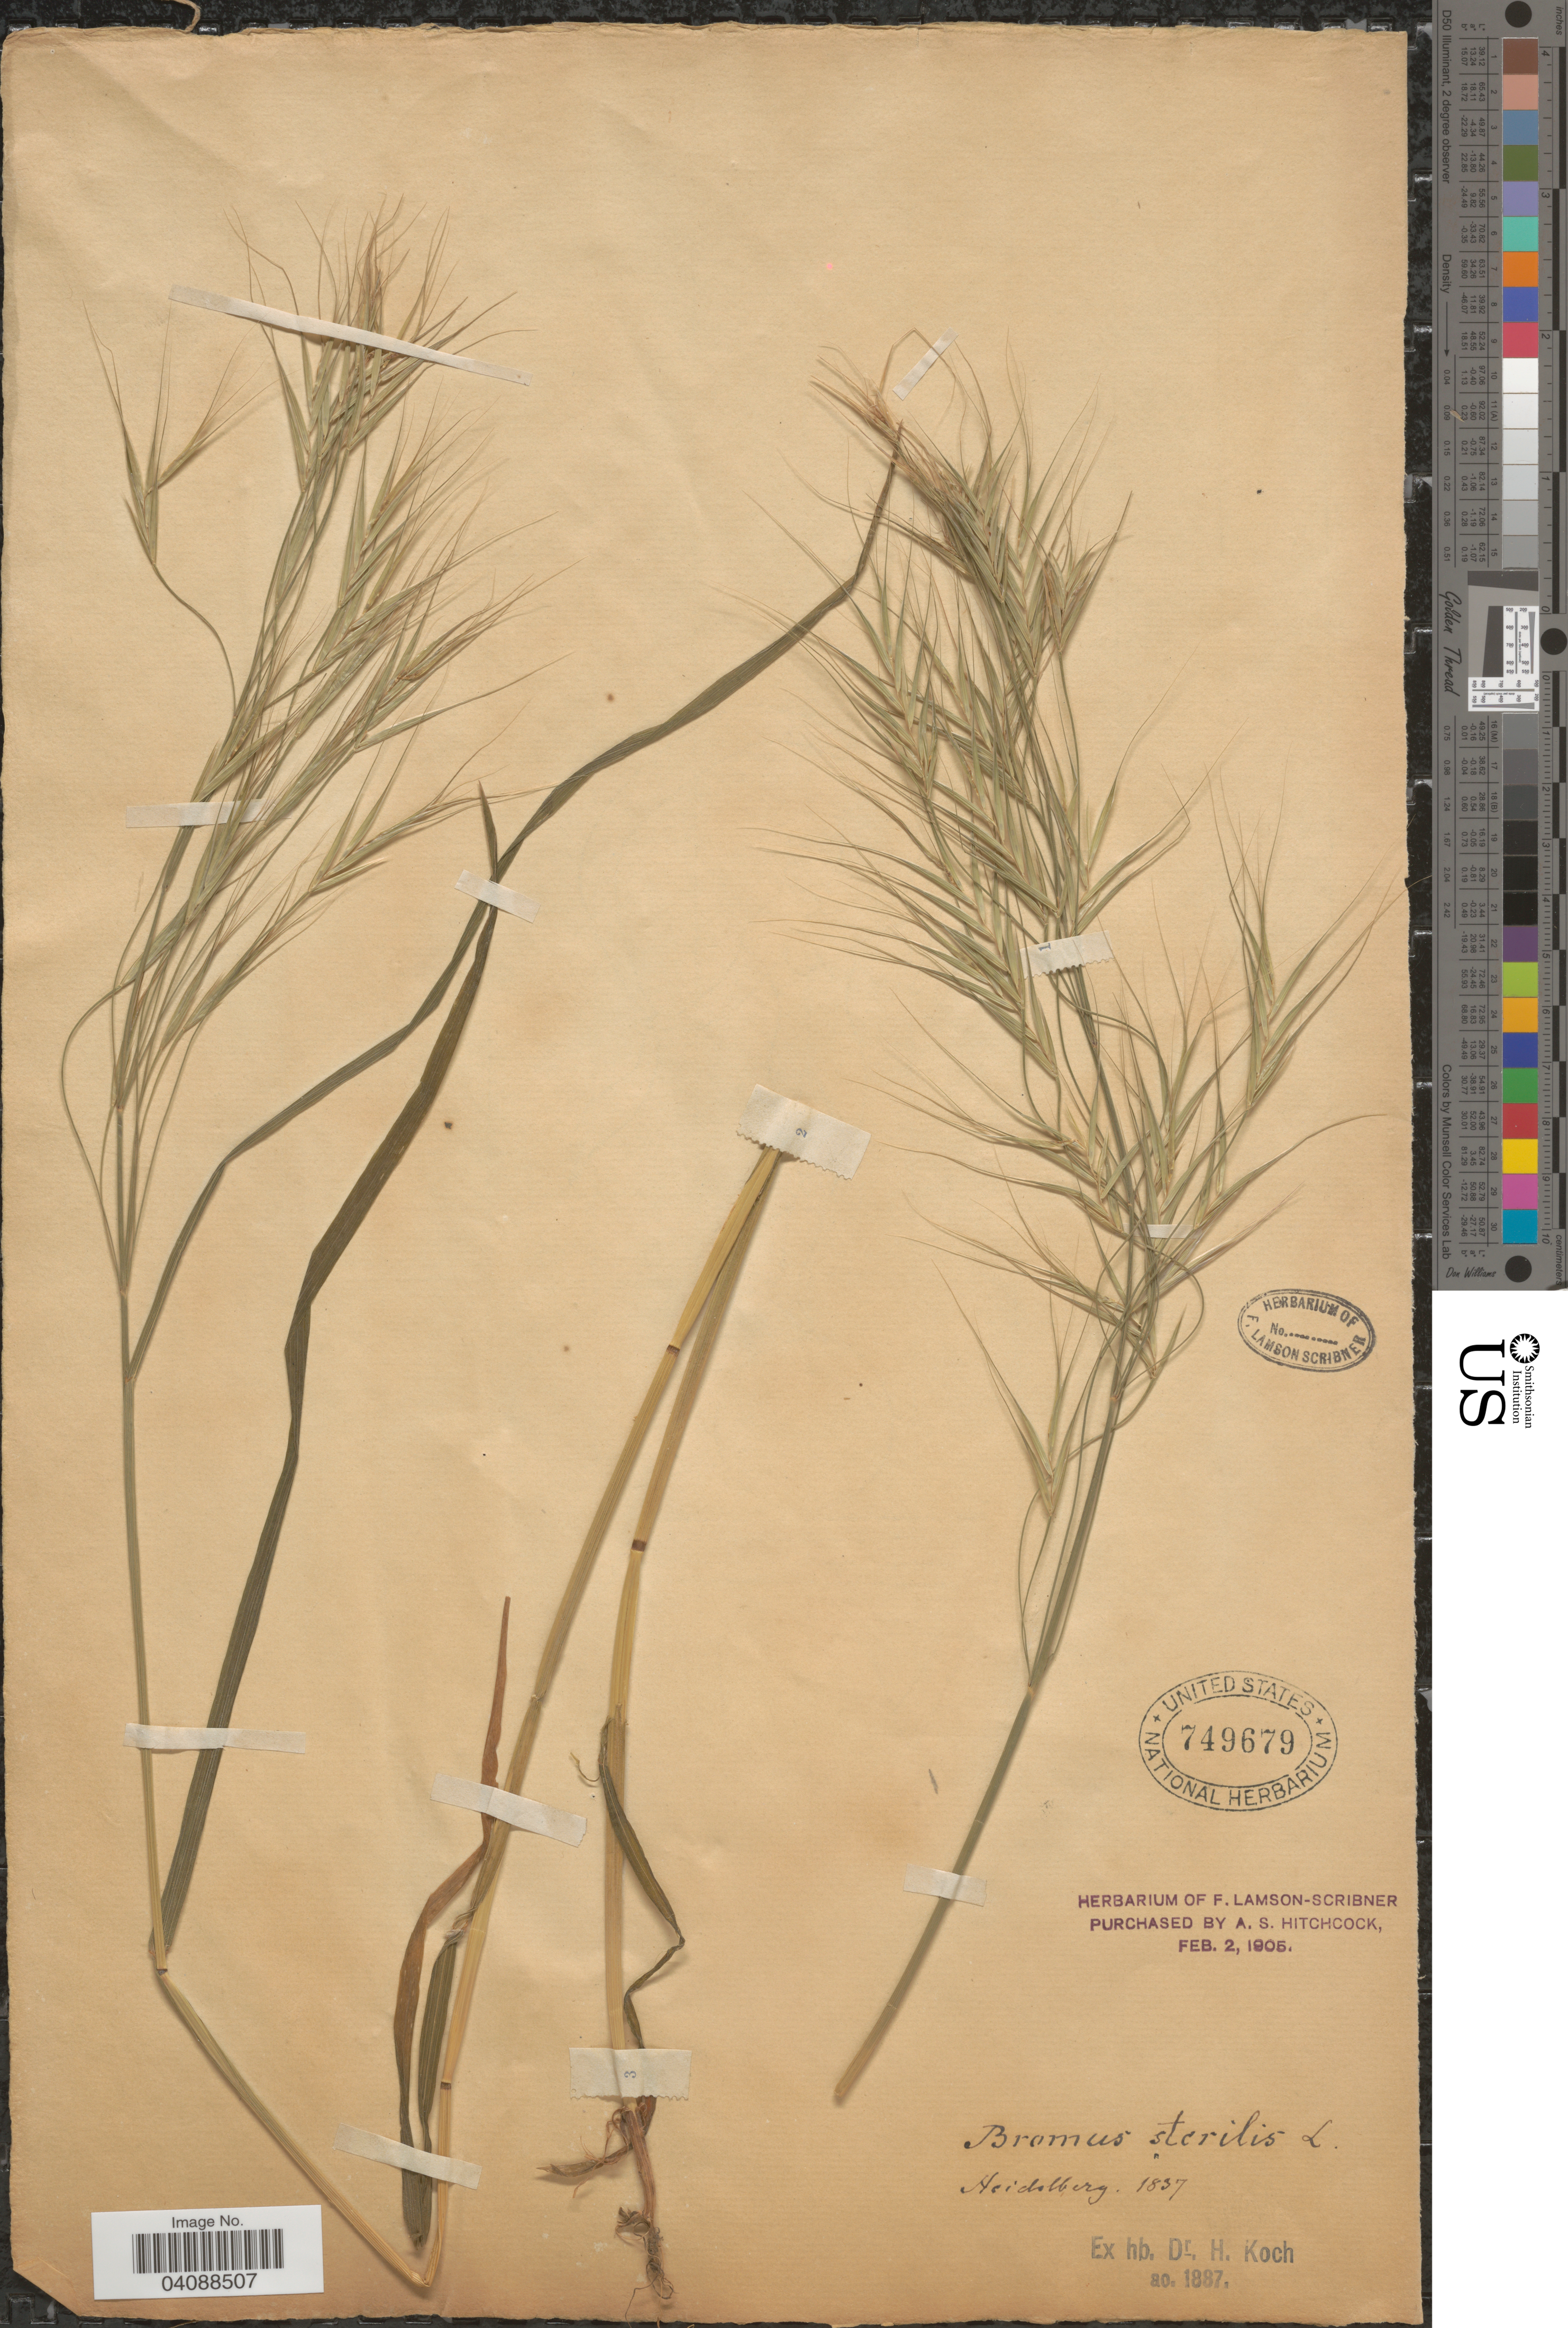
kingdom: Plantae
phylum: Tracheophyta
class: Liliopsida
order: Poales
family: Poaceae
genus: Bromus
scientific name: Bromus sterilis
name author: L.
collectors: Ex herb. Dr. H. Koch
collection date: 1837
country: Germany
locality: Heidelberg.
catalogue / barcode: US 749679